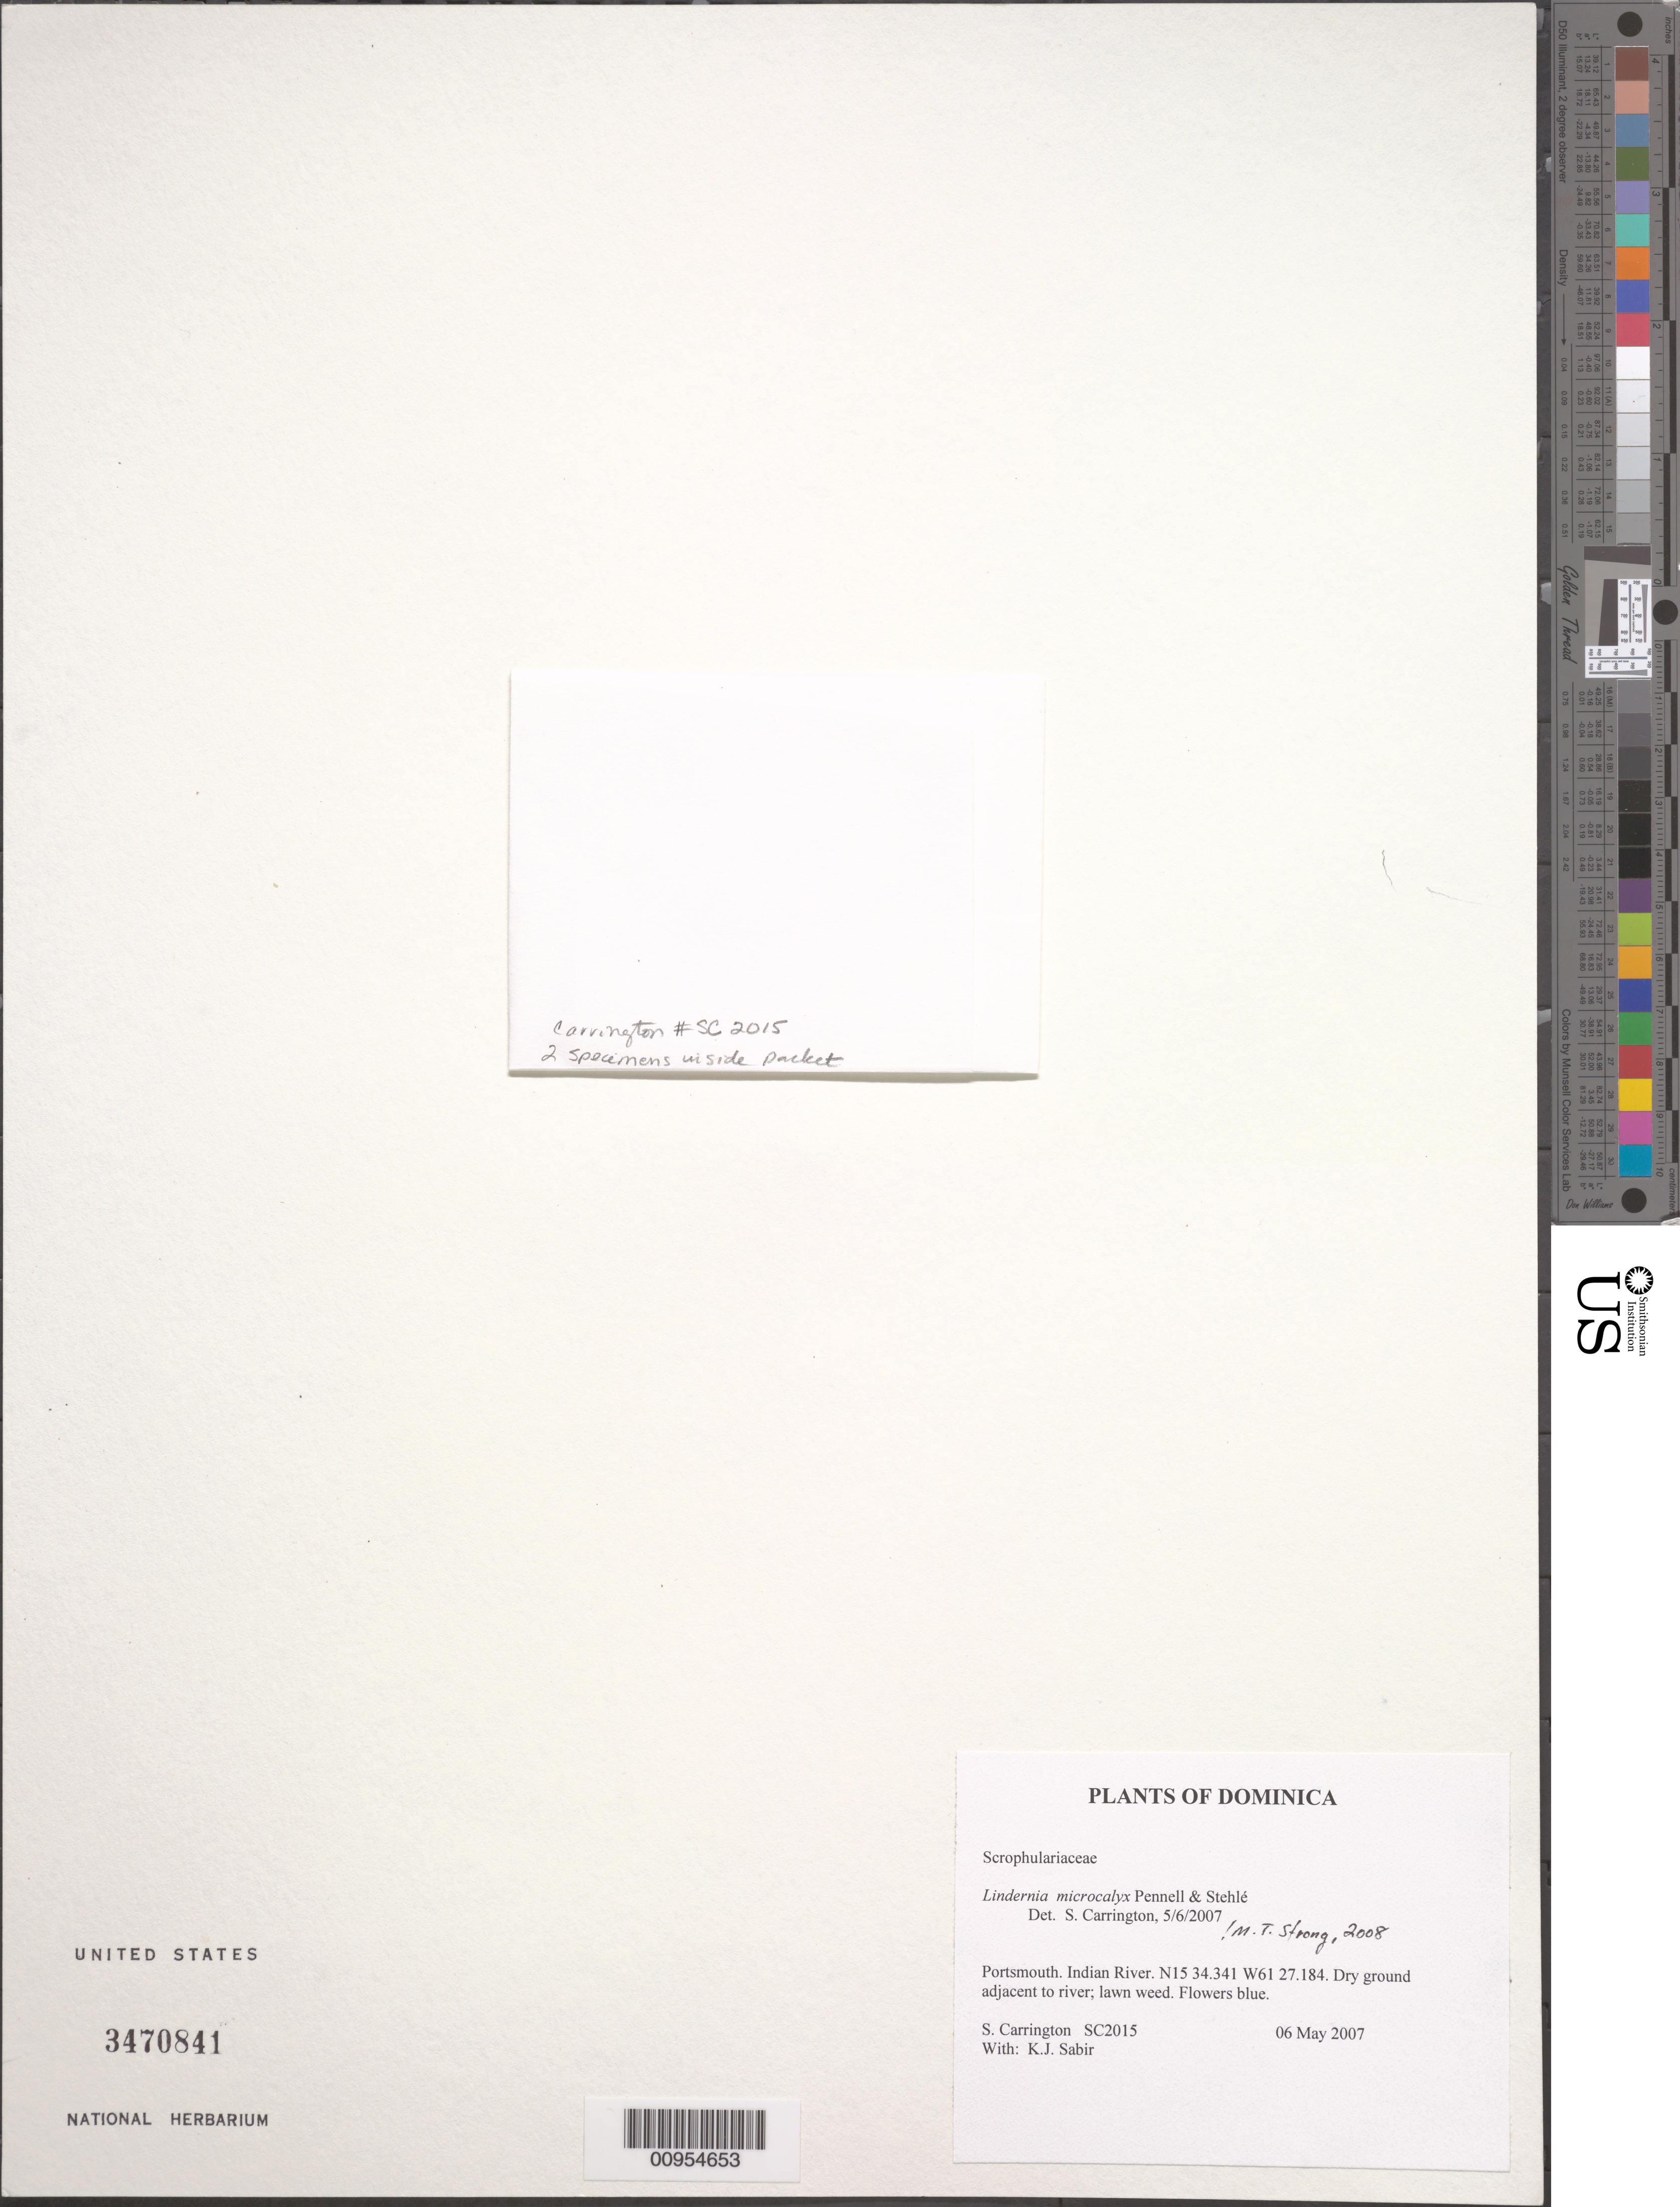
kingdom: Plantae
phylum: Tracheophyta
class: Magnoliopsida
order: Lamiales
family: Linderniaceae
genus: Lindernia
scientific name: Lindernia microcalyx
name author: Pennell & Stehlé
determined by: Strong, M. T., (US), Smithsonian Institution - National Museum of Natural History (UNITED STATES)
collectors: C. M. S. Carrington & K. Sabir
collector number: SC 2015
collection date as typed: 06 May 2007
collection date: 2007-05-06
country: Dominica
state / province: St. John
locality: Indian River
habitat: Dry ground adjacent to river; lawn weed.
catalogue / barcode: US 3470841